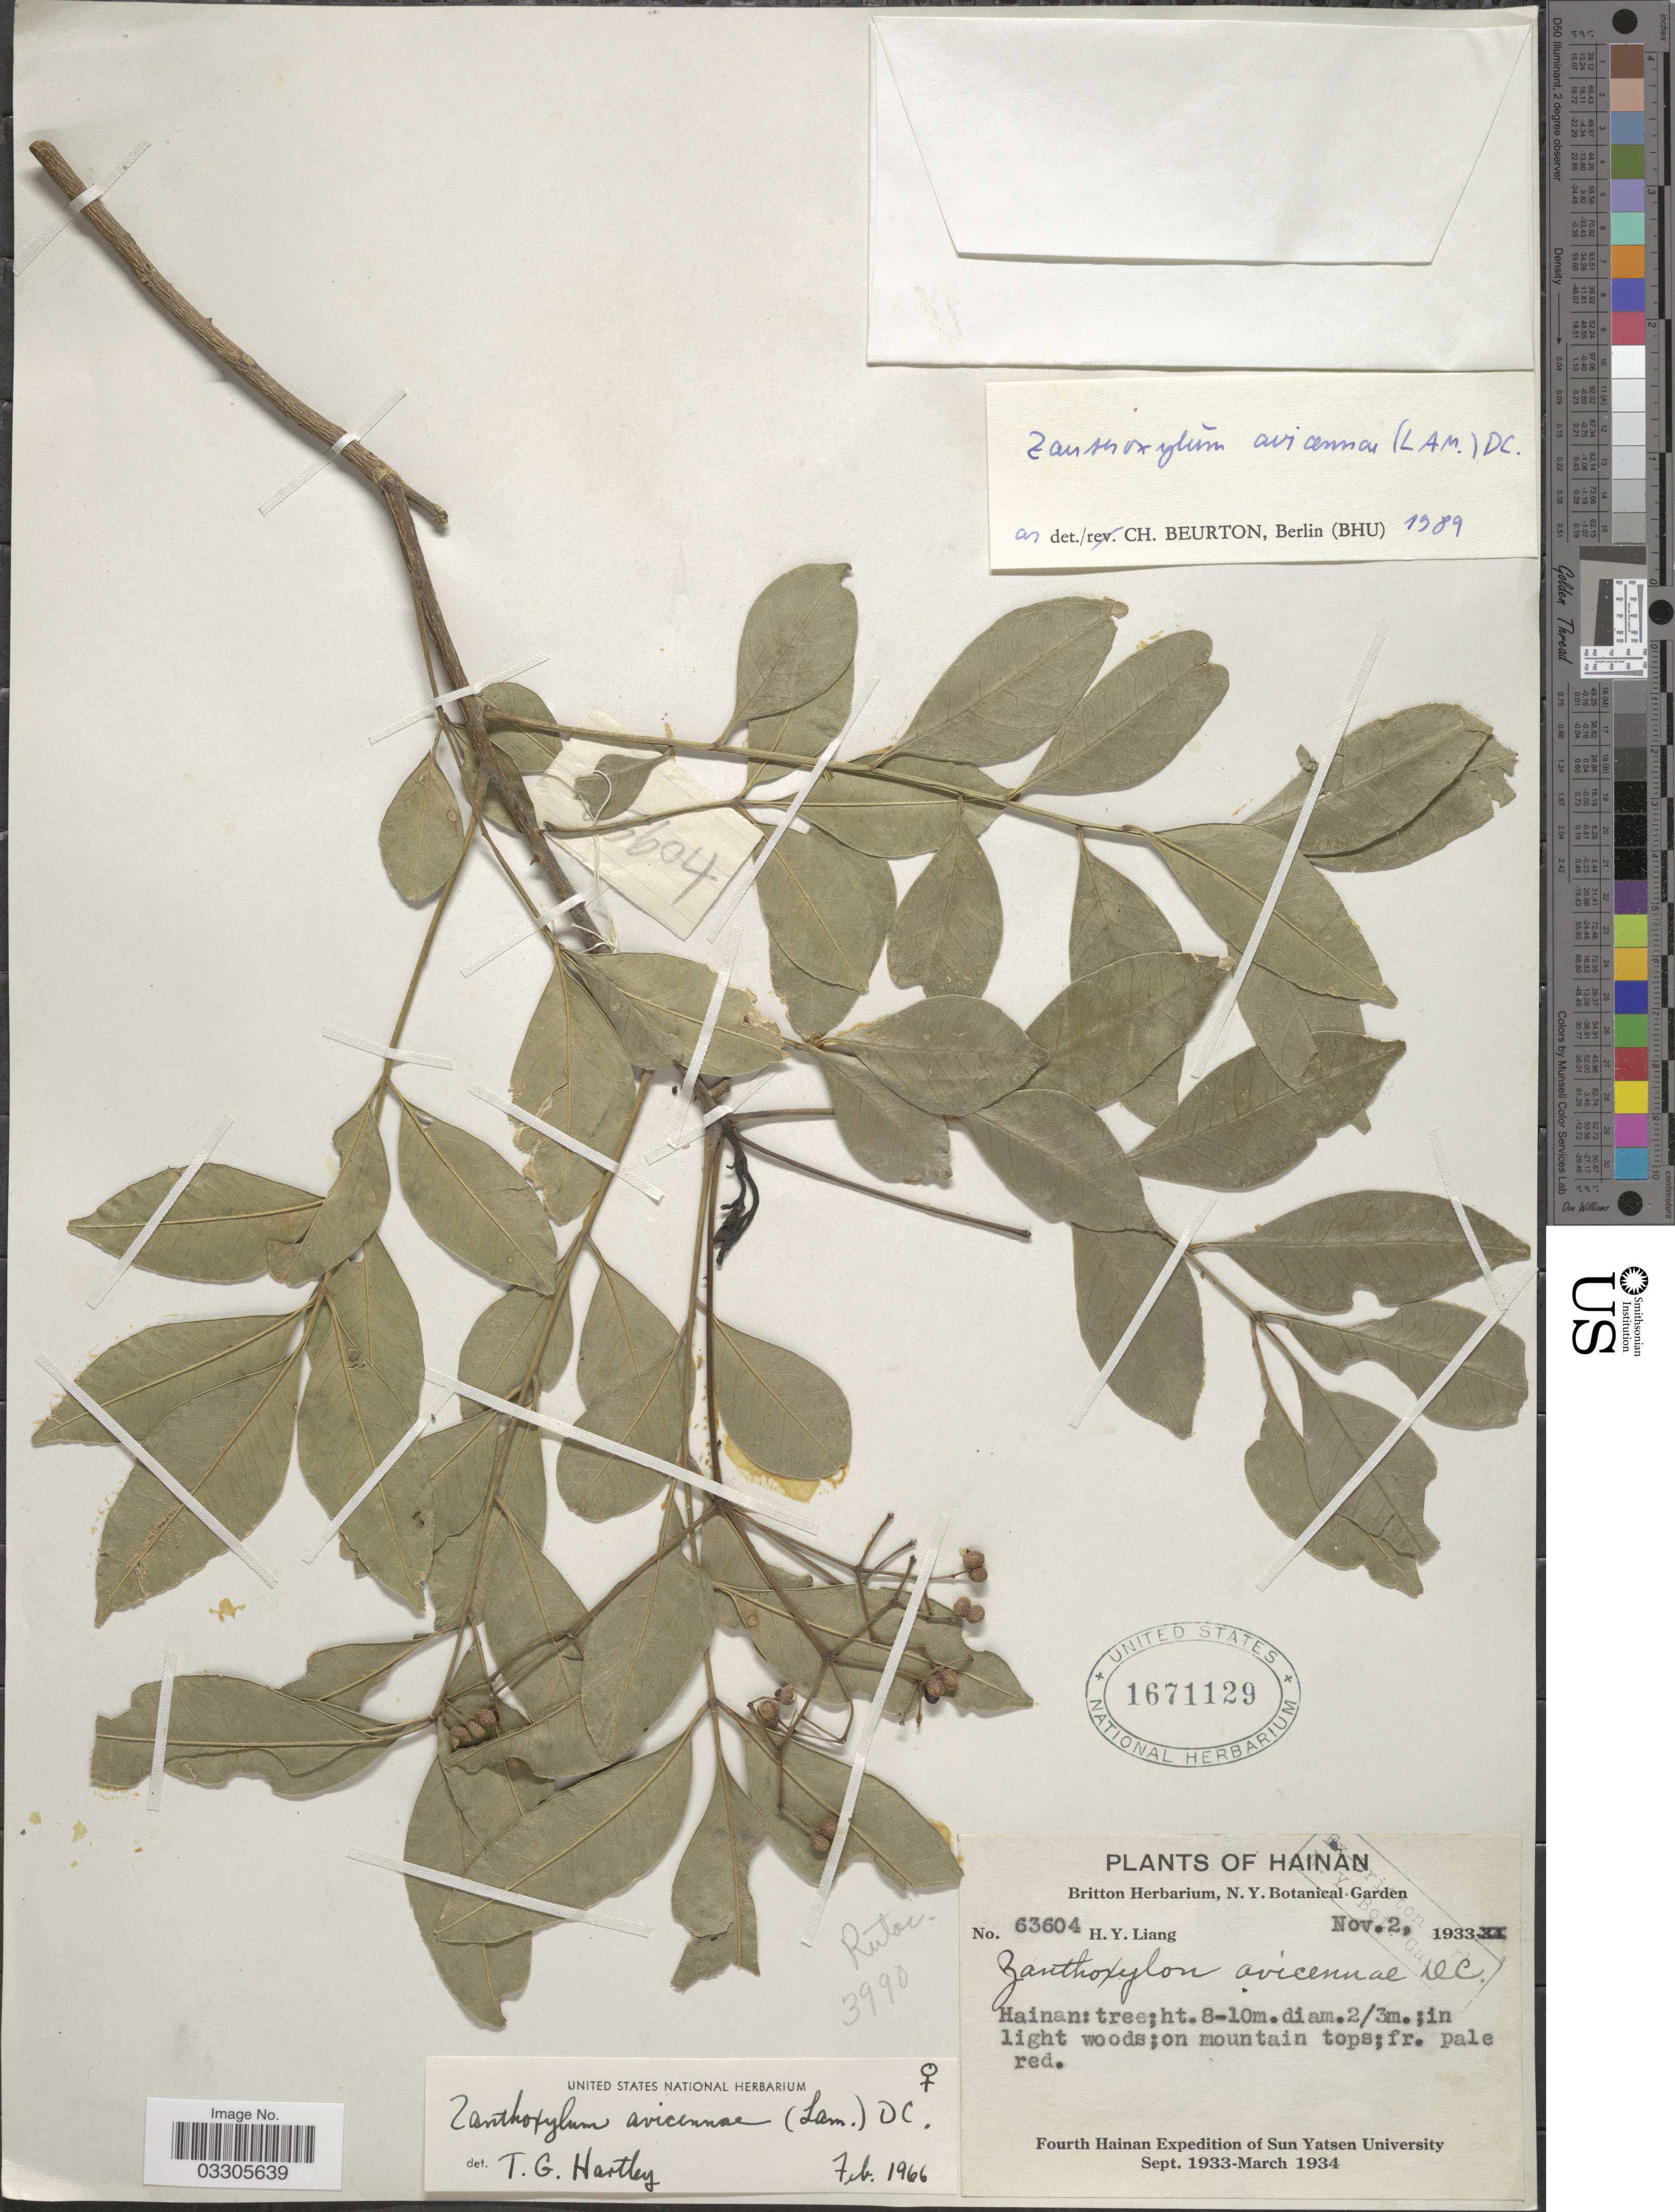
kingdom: Plantae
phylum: Tracheophyta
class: Magnoliopsida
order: Sapindales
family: Rutaceae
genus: Zanthoxylum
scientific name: Zanthoxylum avicennae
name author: (Lam.) DC.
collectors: H. Y. Liang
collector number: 63604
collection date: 1933-11-02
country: China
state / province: Hainan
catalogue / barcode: US 1671129